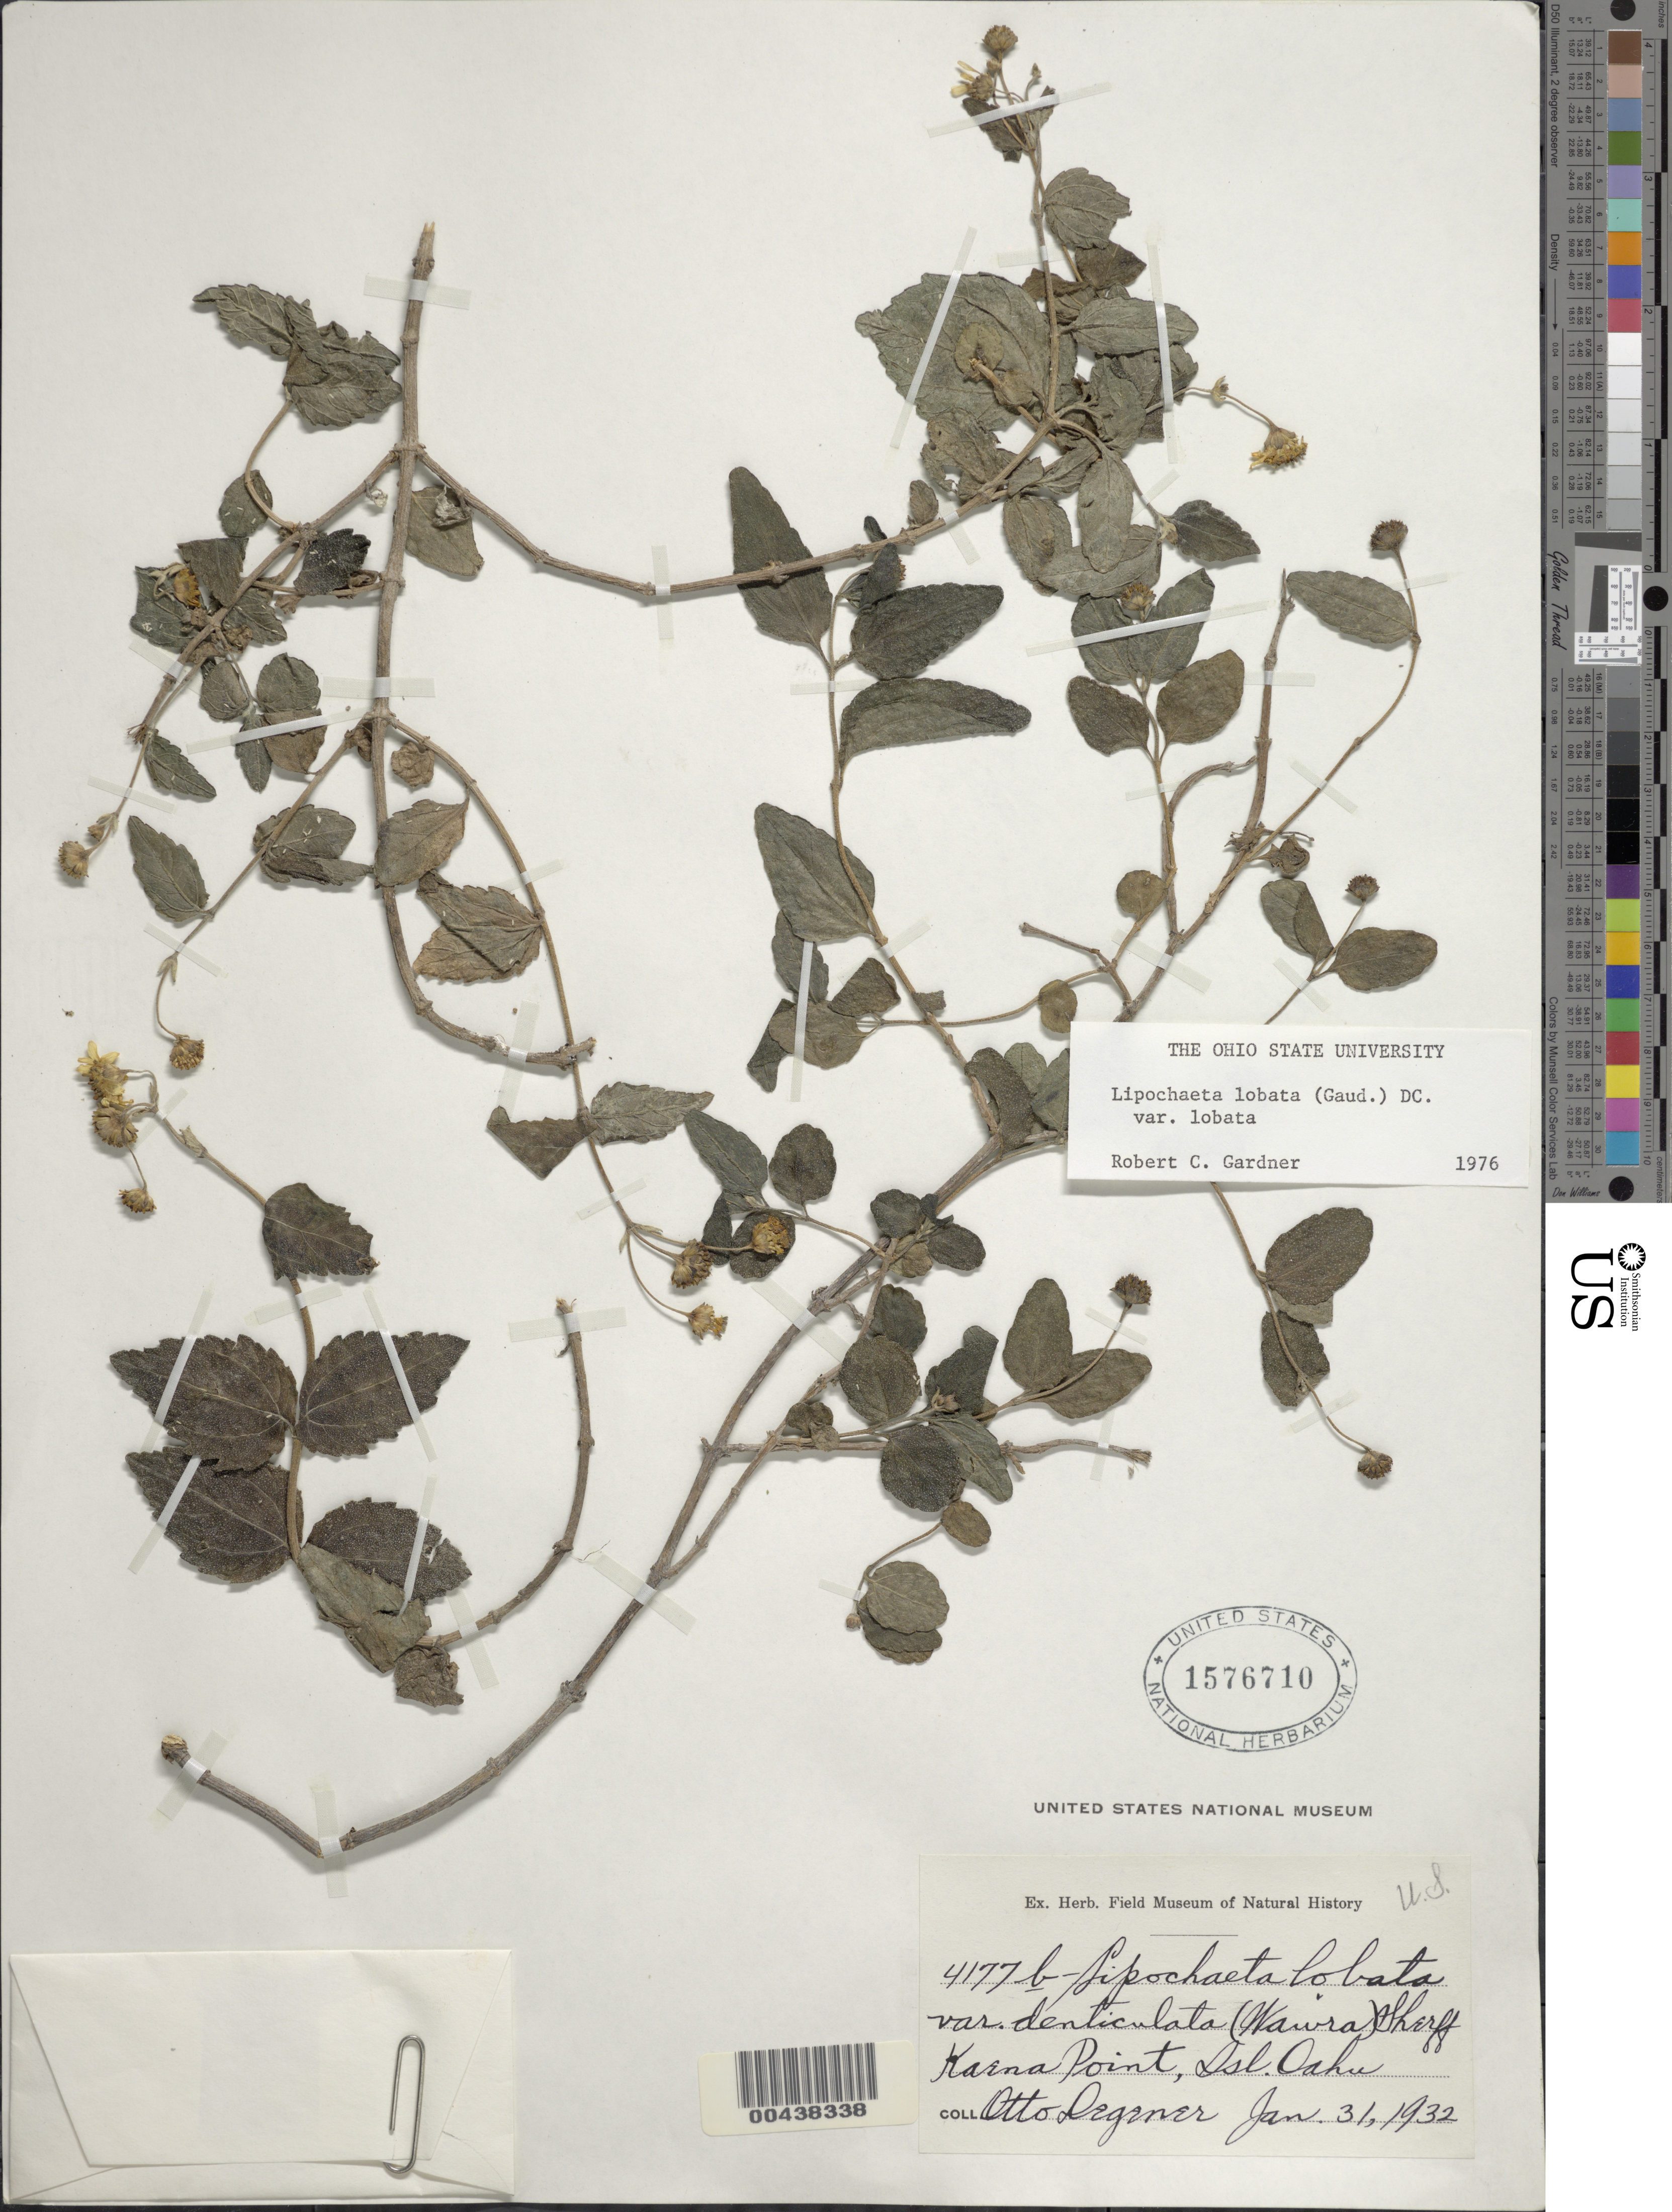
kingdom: Plantae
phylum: Tracheophyta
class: Magnoliopsida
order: Asterales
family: Asteraceae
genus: Lipochaeta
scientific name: Lipochaeta lobata var. lobata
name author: (Gaudich.) DC.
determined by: Gardner, R. C.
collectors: O. Degener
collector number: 4177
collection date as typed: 31 Jan 1932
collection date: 1932-01-31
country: United States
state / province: Hawaii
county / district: Honolulu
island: Oahu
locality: Kaena Point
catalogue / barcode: US 1576710